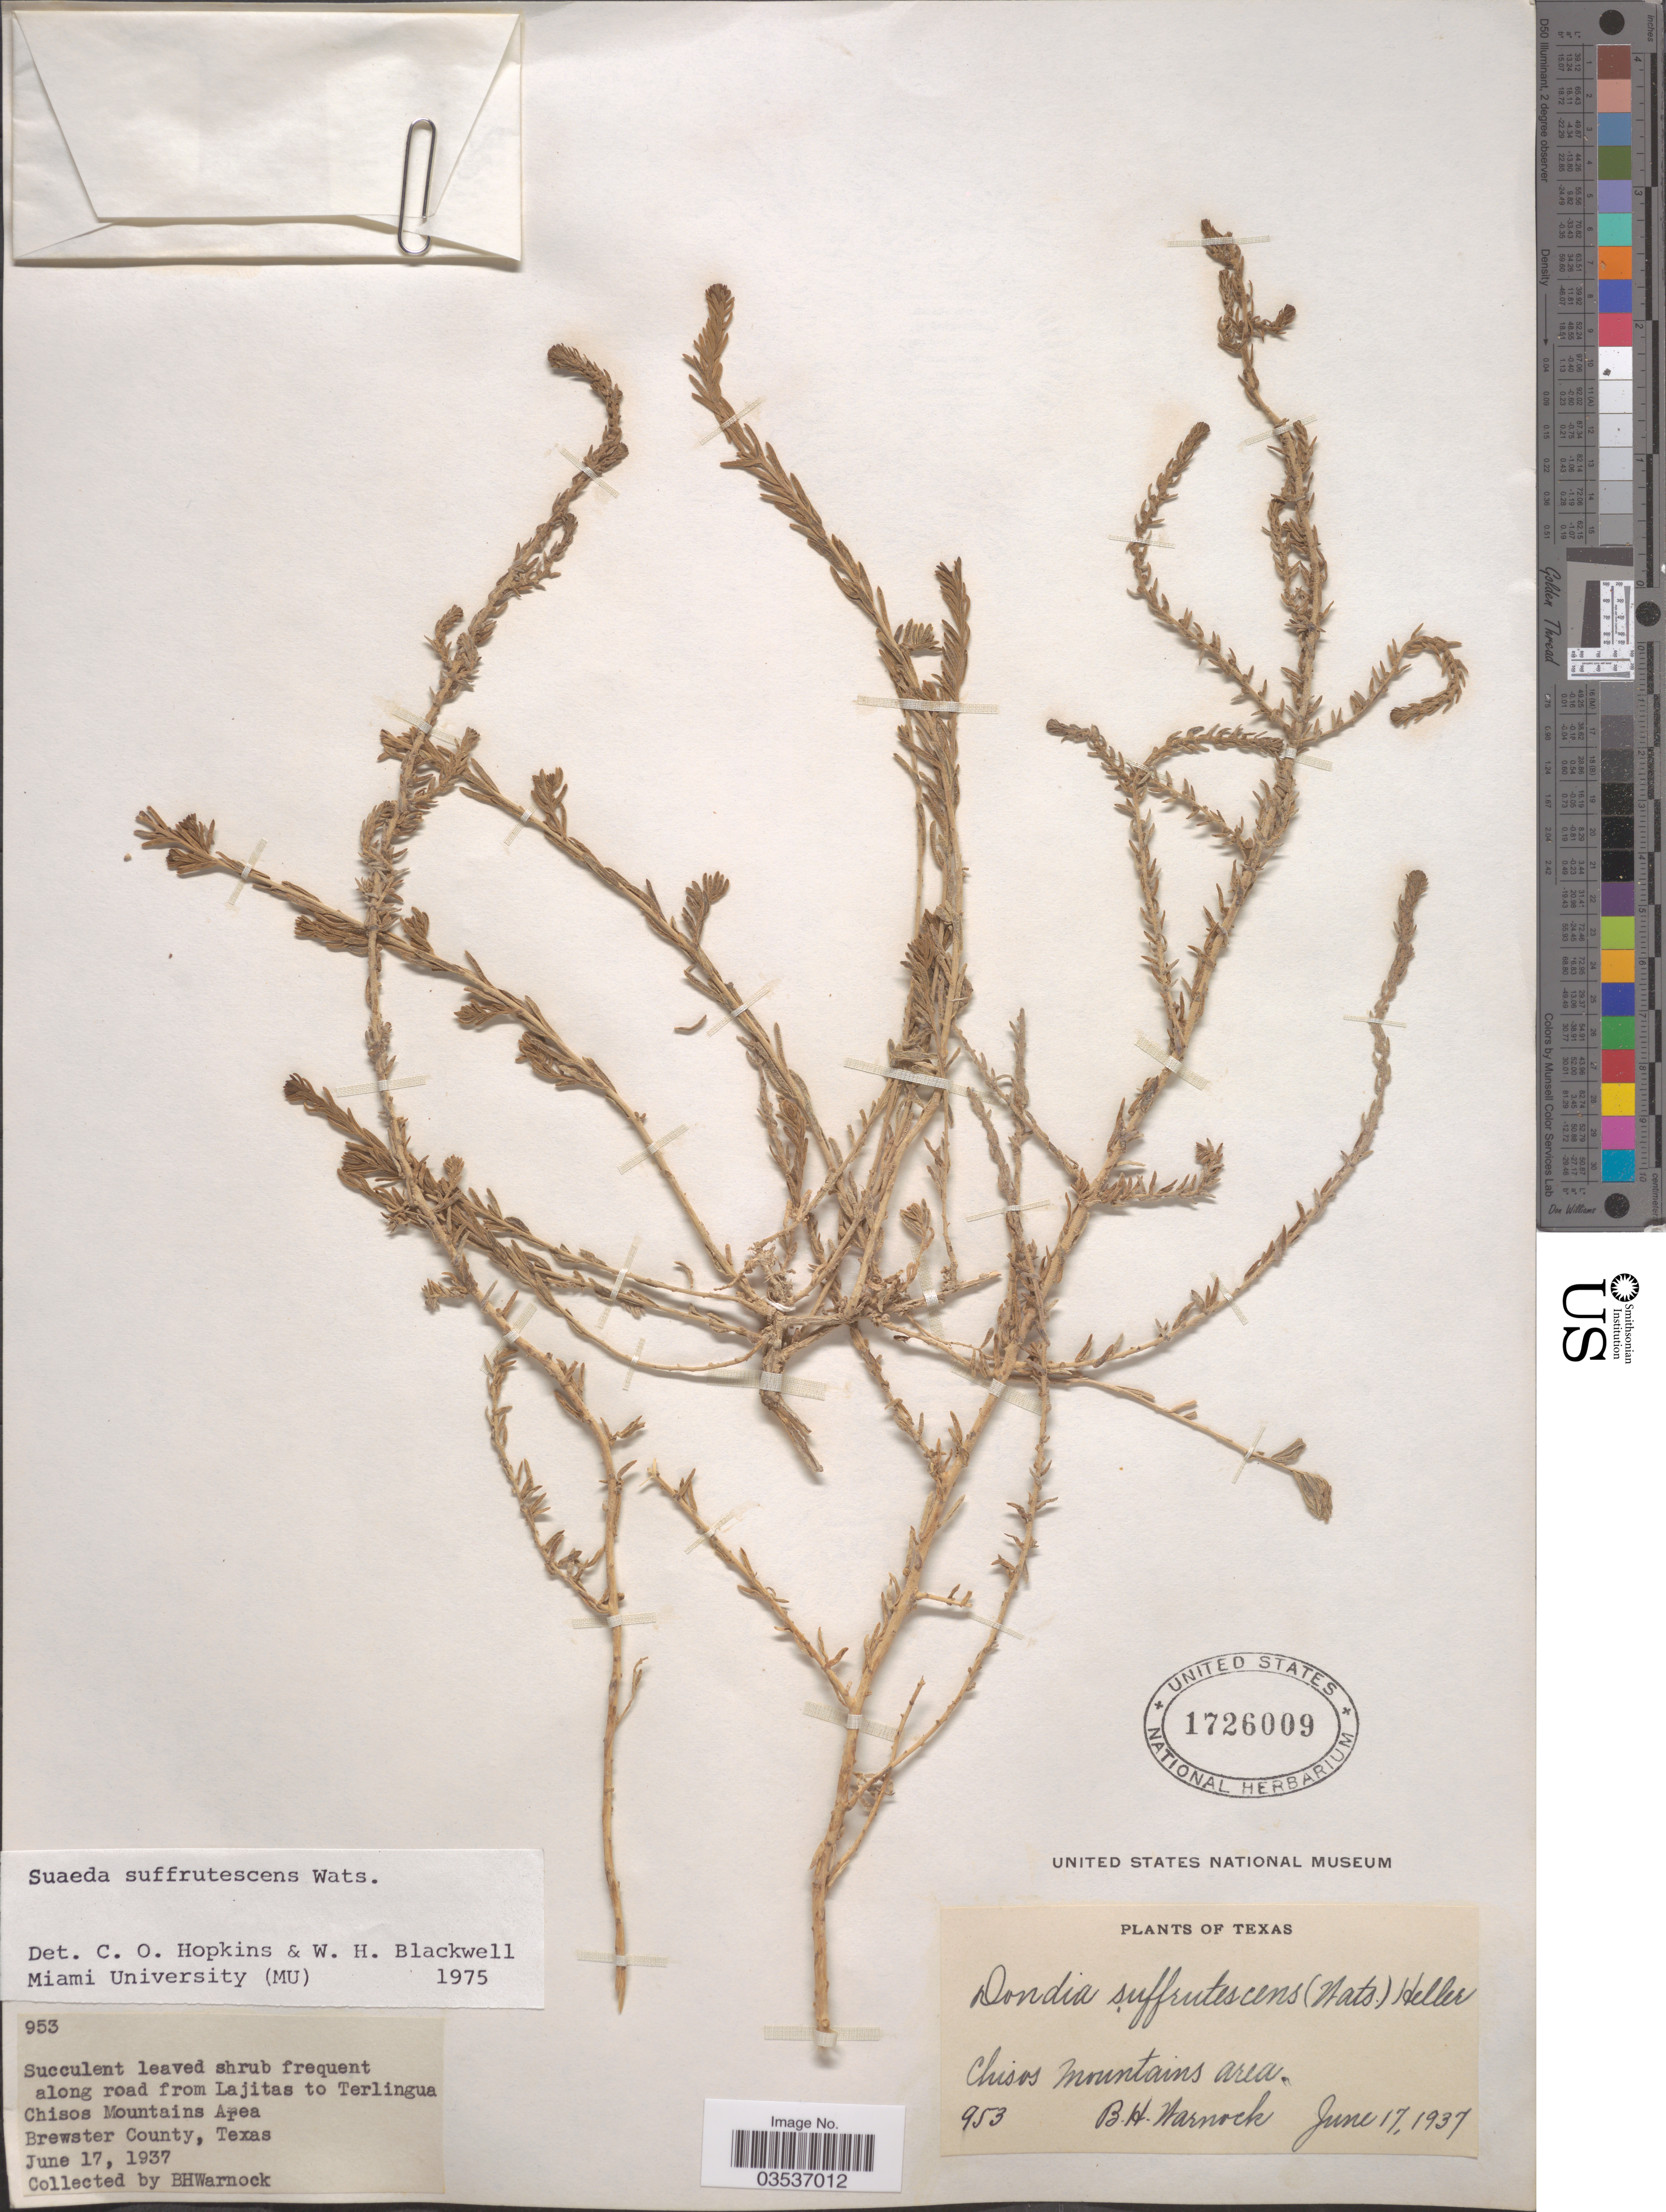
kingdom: Plantae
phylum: Tracheophyta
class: Magnoliopsida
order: Caryophyllales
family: Amaranthaceae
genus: Suaeda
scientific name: Suaeda suffrutescens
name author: S. Watson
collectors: B. H. Warnock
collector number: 953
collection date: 1937-06-17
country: United States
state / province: Texas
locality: Along road from Lajitas to Terlingua Chisos Mountains Area. Brewster County.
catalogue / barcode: US 1726009